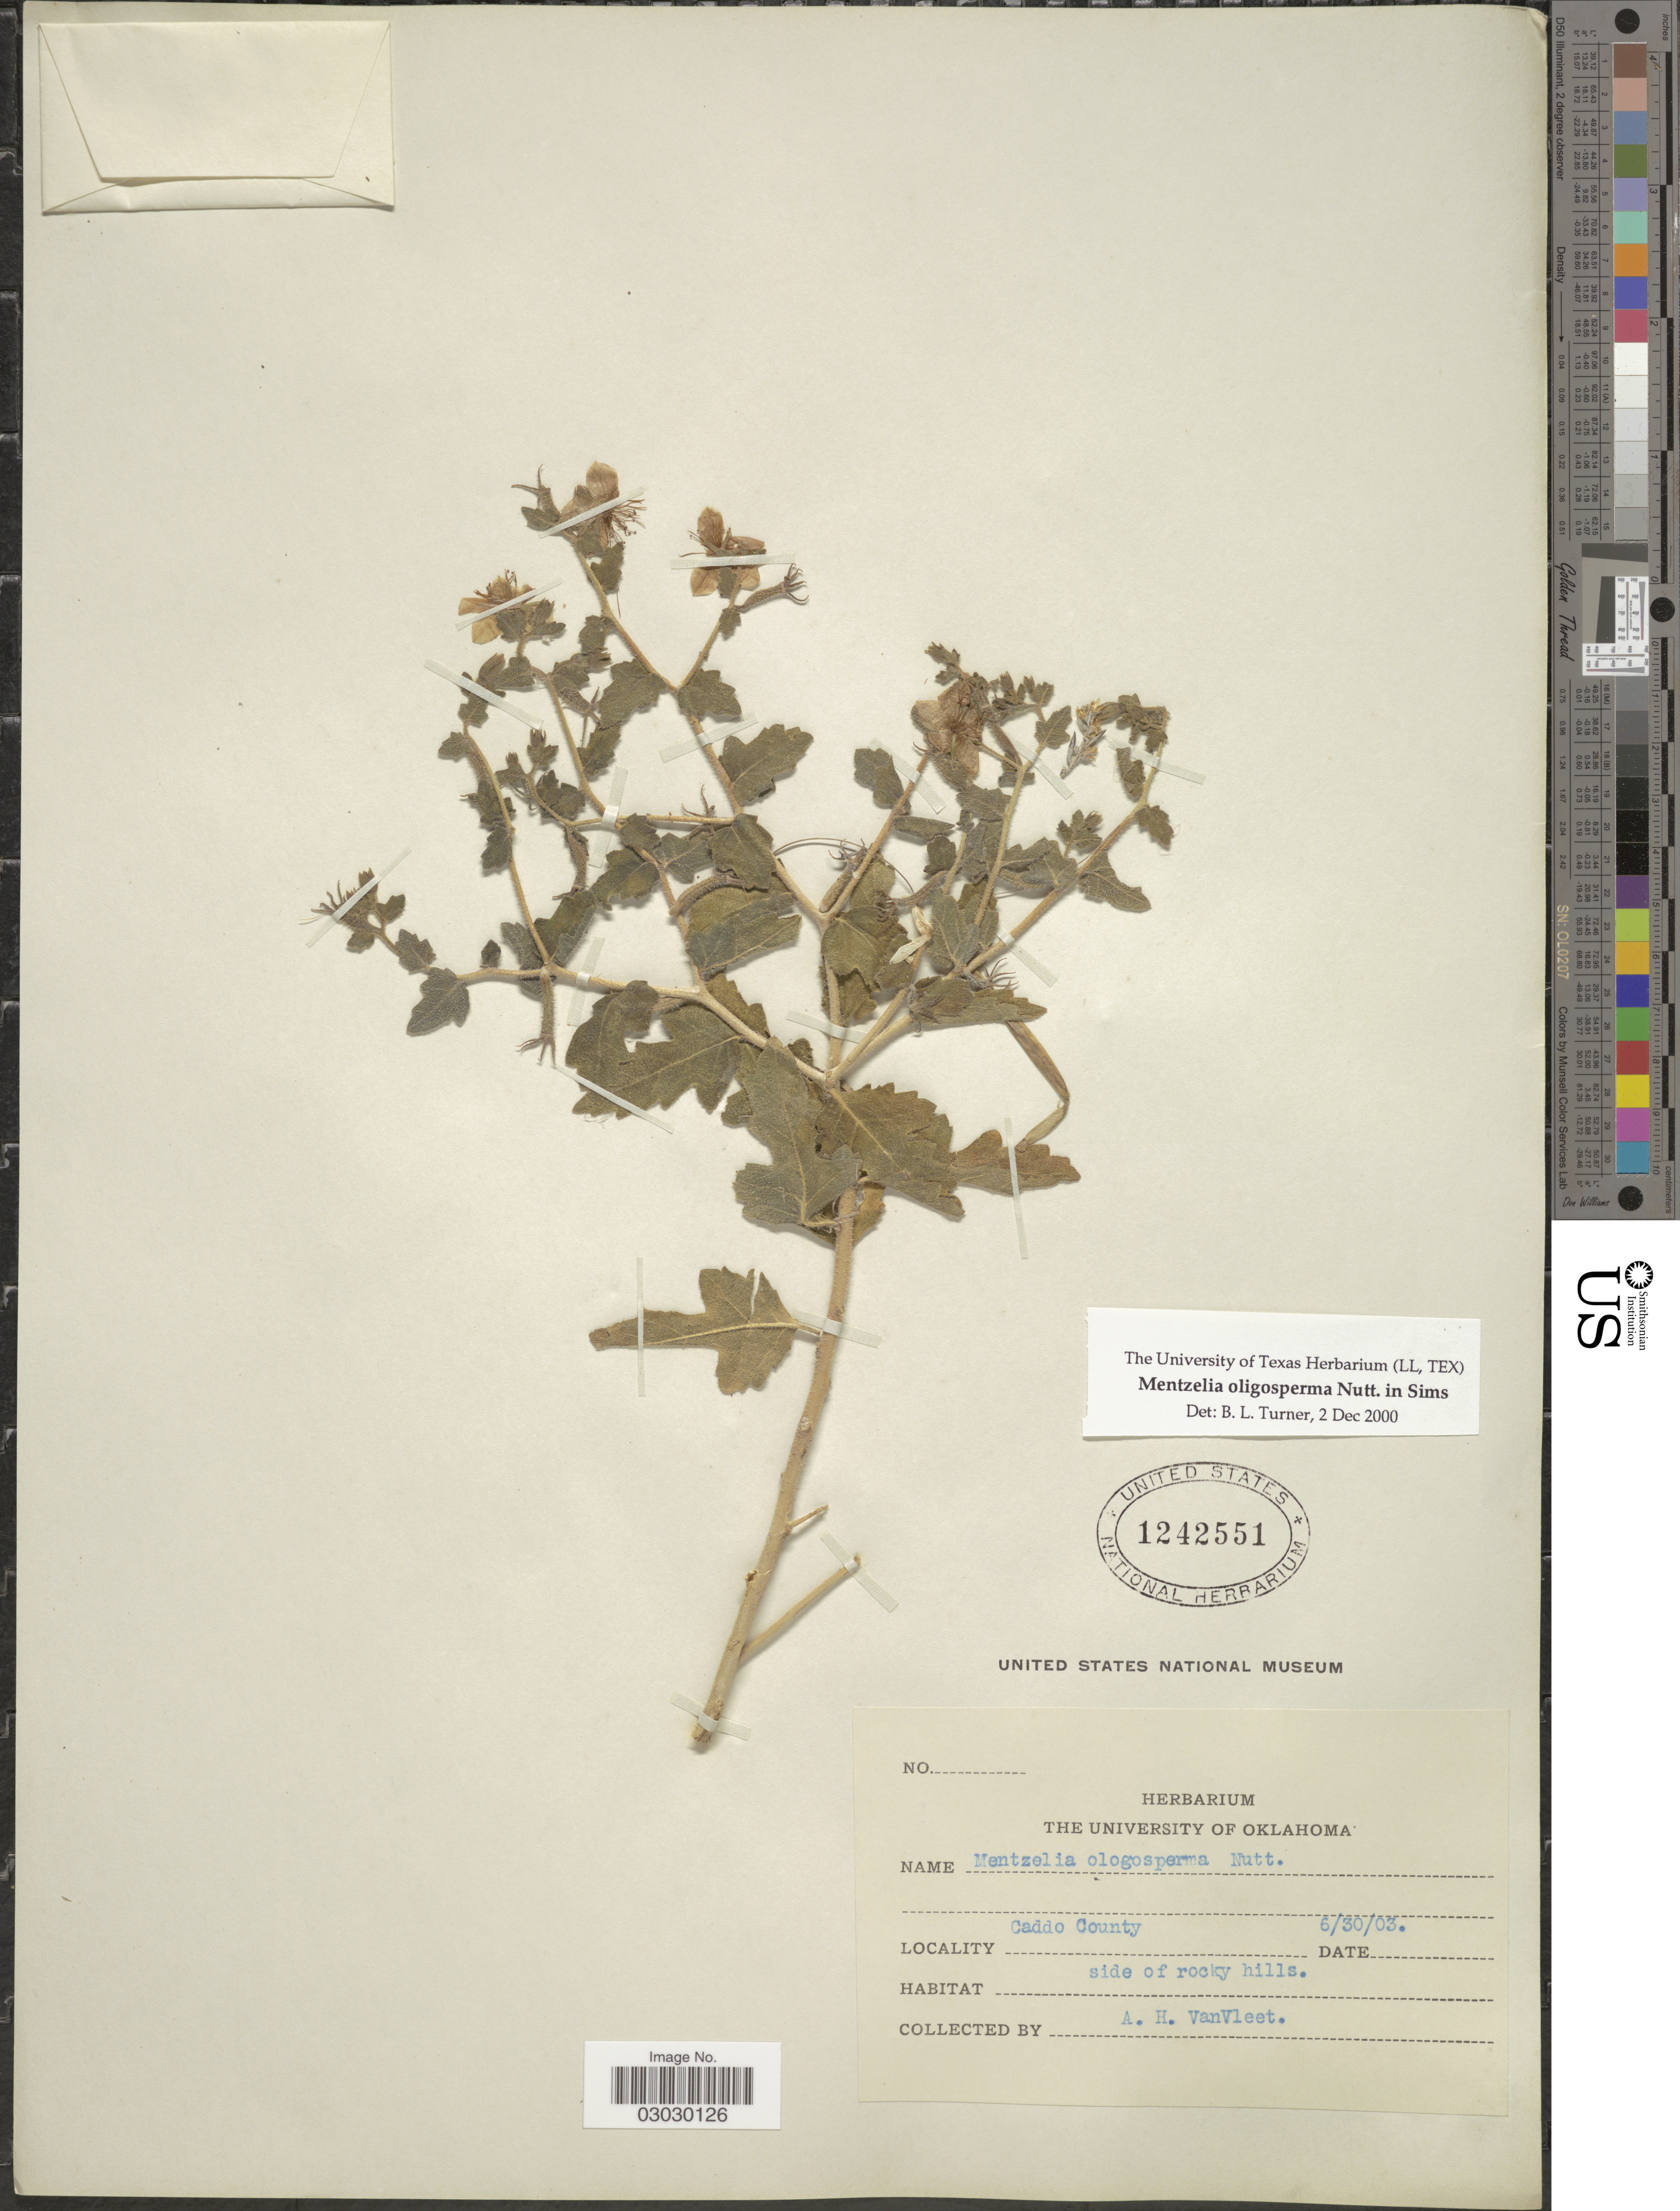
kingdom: Plantae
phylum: Tracheophyta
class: Magnoliopsida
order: Cornales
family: Loasaceae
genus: Mentzelia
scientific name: Mentzelia oligosperma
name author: Nutt. ex Sims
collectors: A. H. Van Vleet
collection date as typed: Transcribed d/m/y: 30/6/3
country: United States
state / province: Oklahoma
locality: Caddo County.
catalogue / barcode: US 1242551